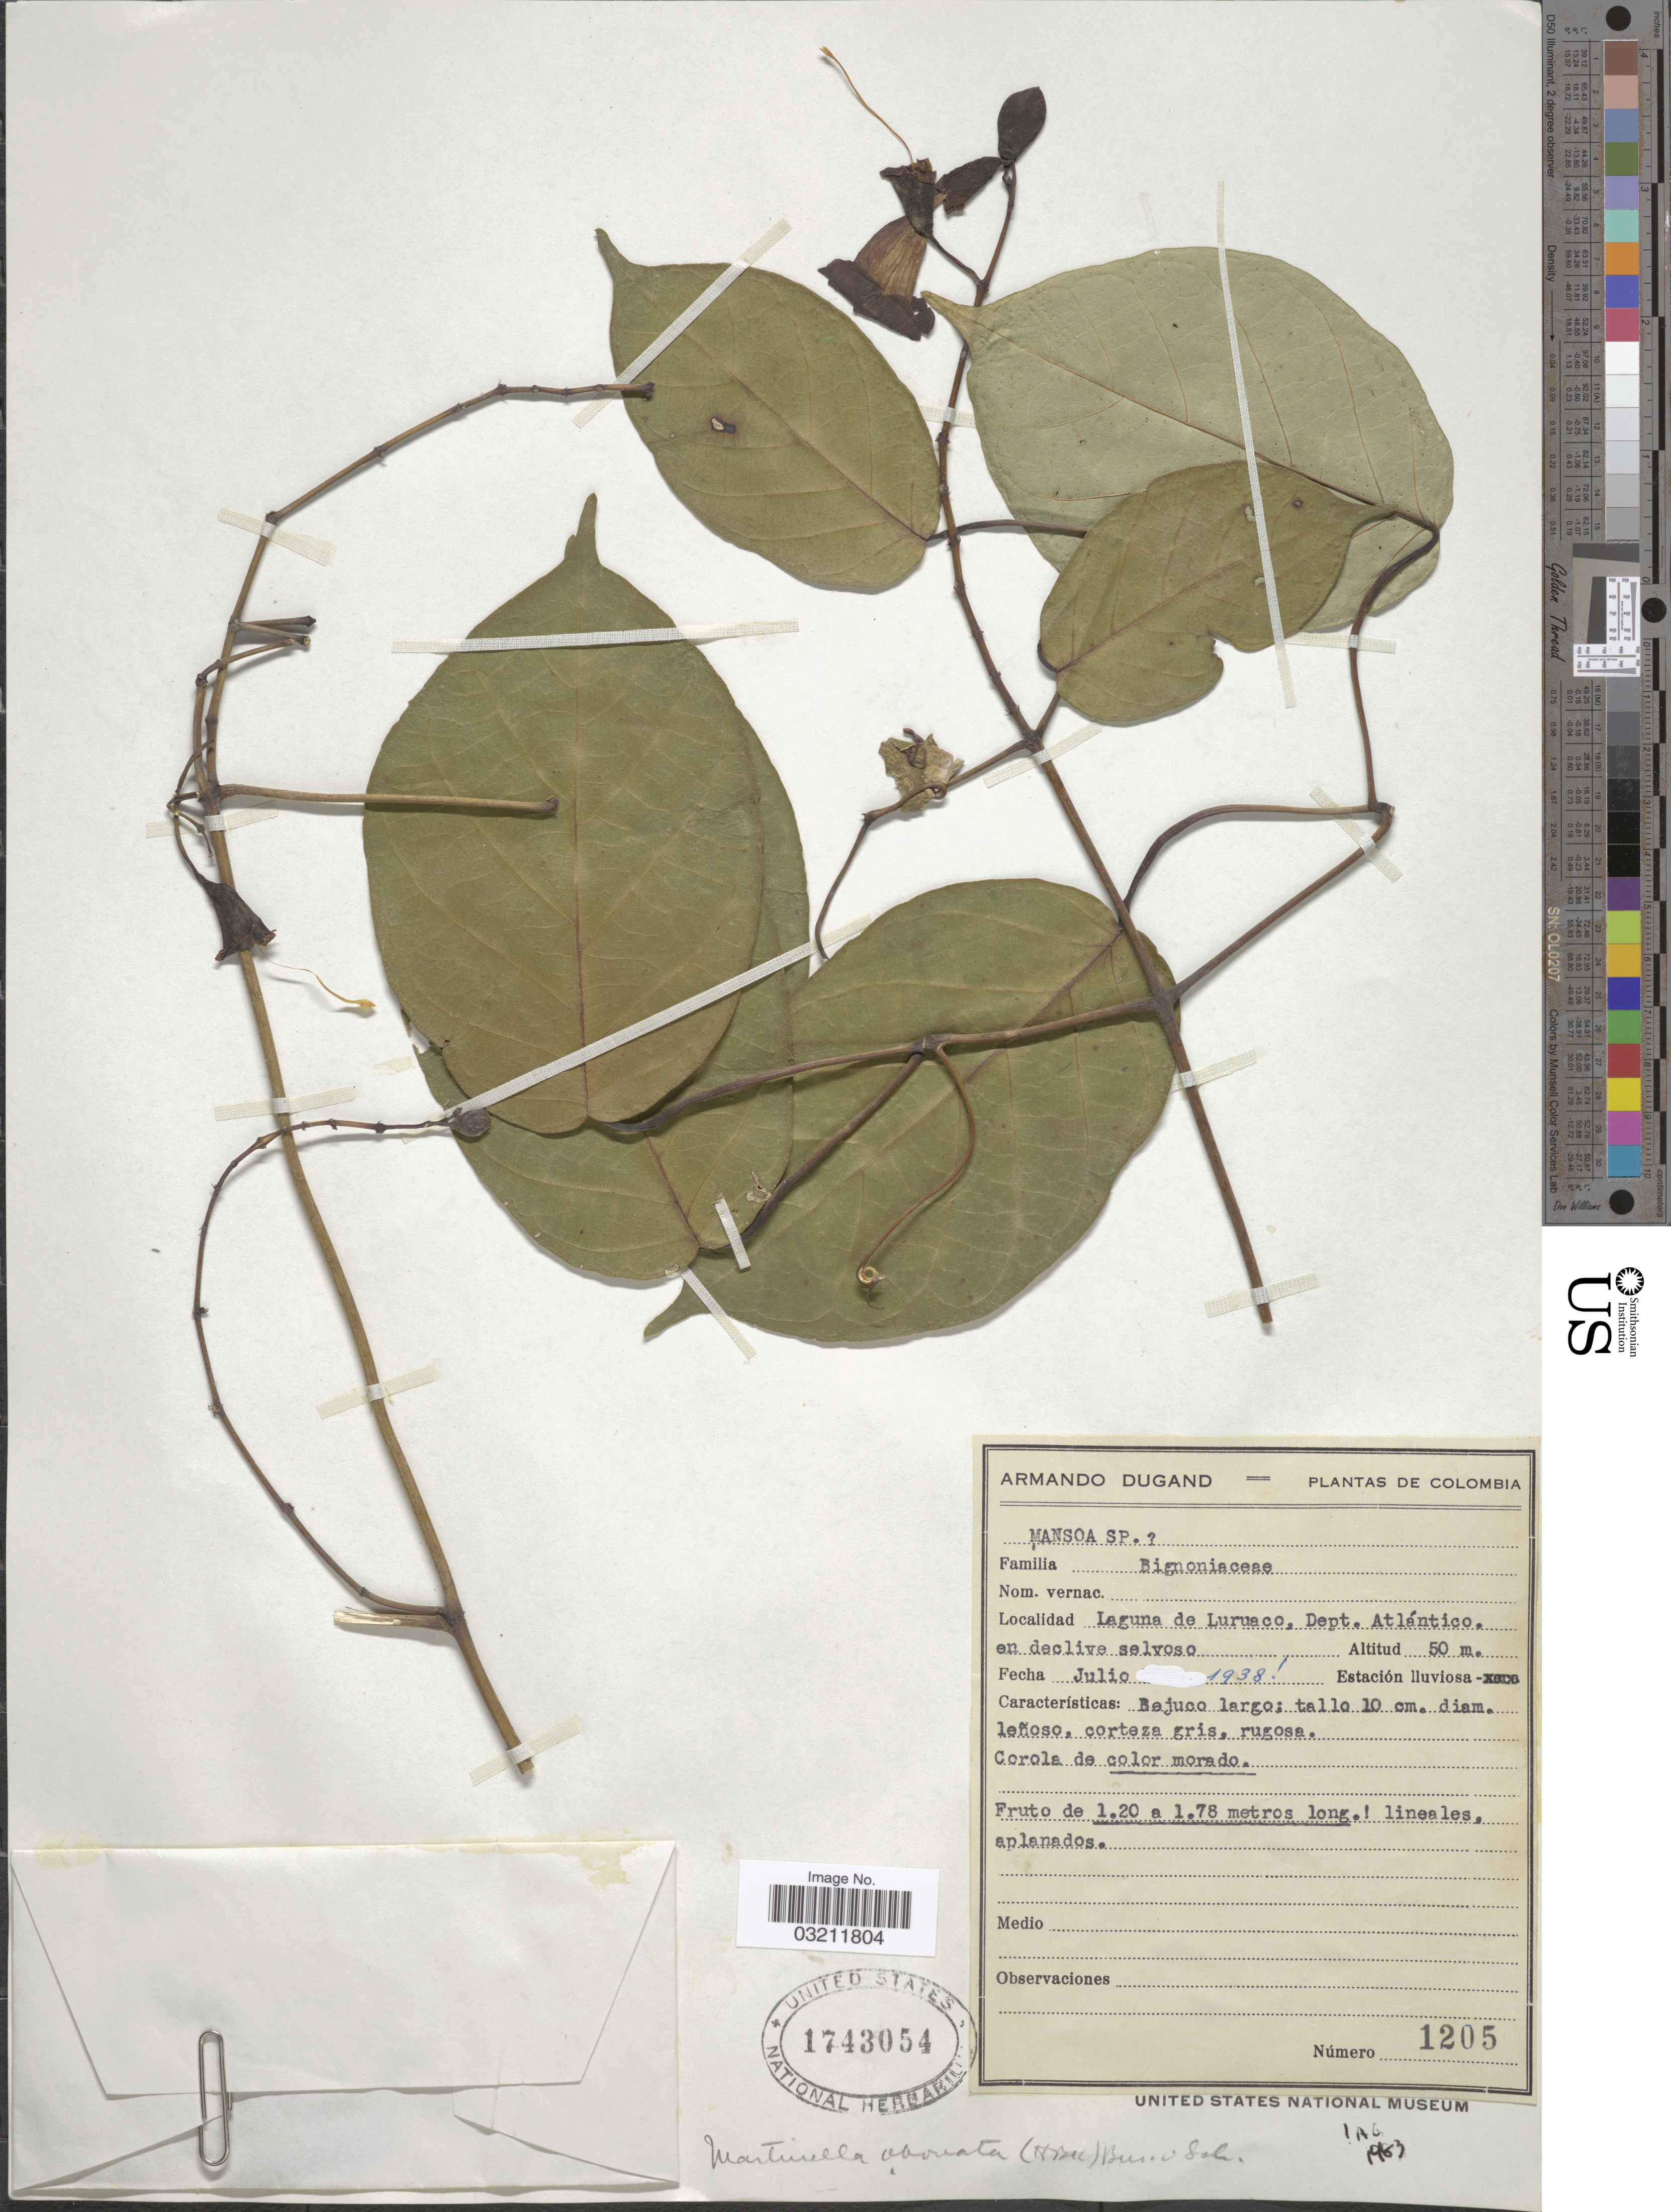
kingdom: Plantae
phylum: Tracheophyta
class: Magnoliopsida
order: Lamiales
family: Bignoniaceae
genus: Martinella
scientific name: Martinella obovata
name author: (Kunth) Bureau & K. Schum.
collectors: A. Dugand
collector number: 1205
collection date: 1938-07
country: Colombia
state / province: Atlántico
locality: Laguna de Luruaco, Dept. Atlántico.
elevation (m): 50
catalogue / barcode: US 1743054